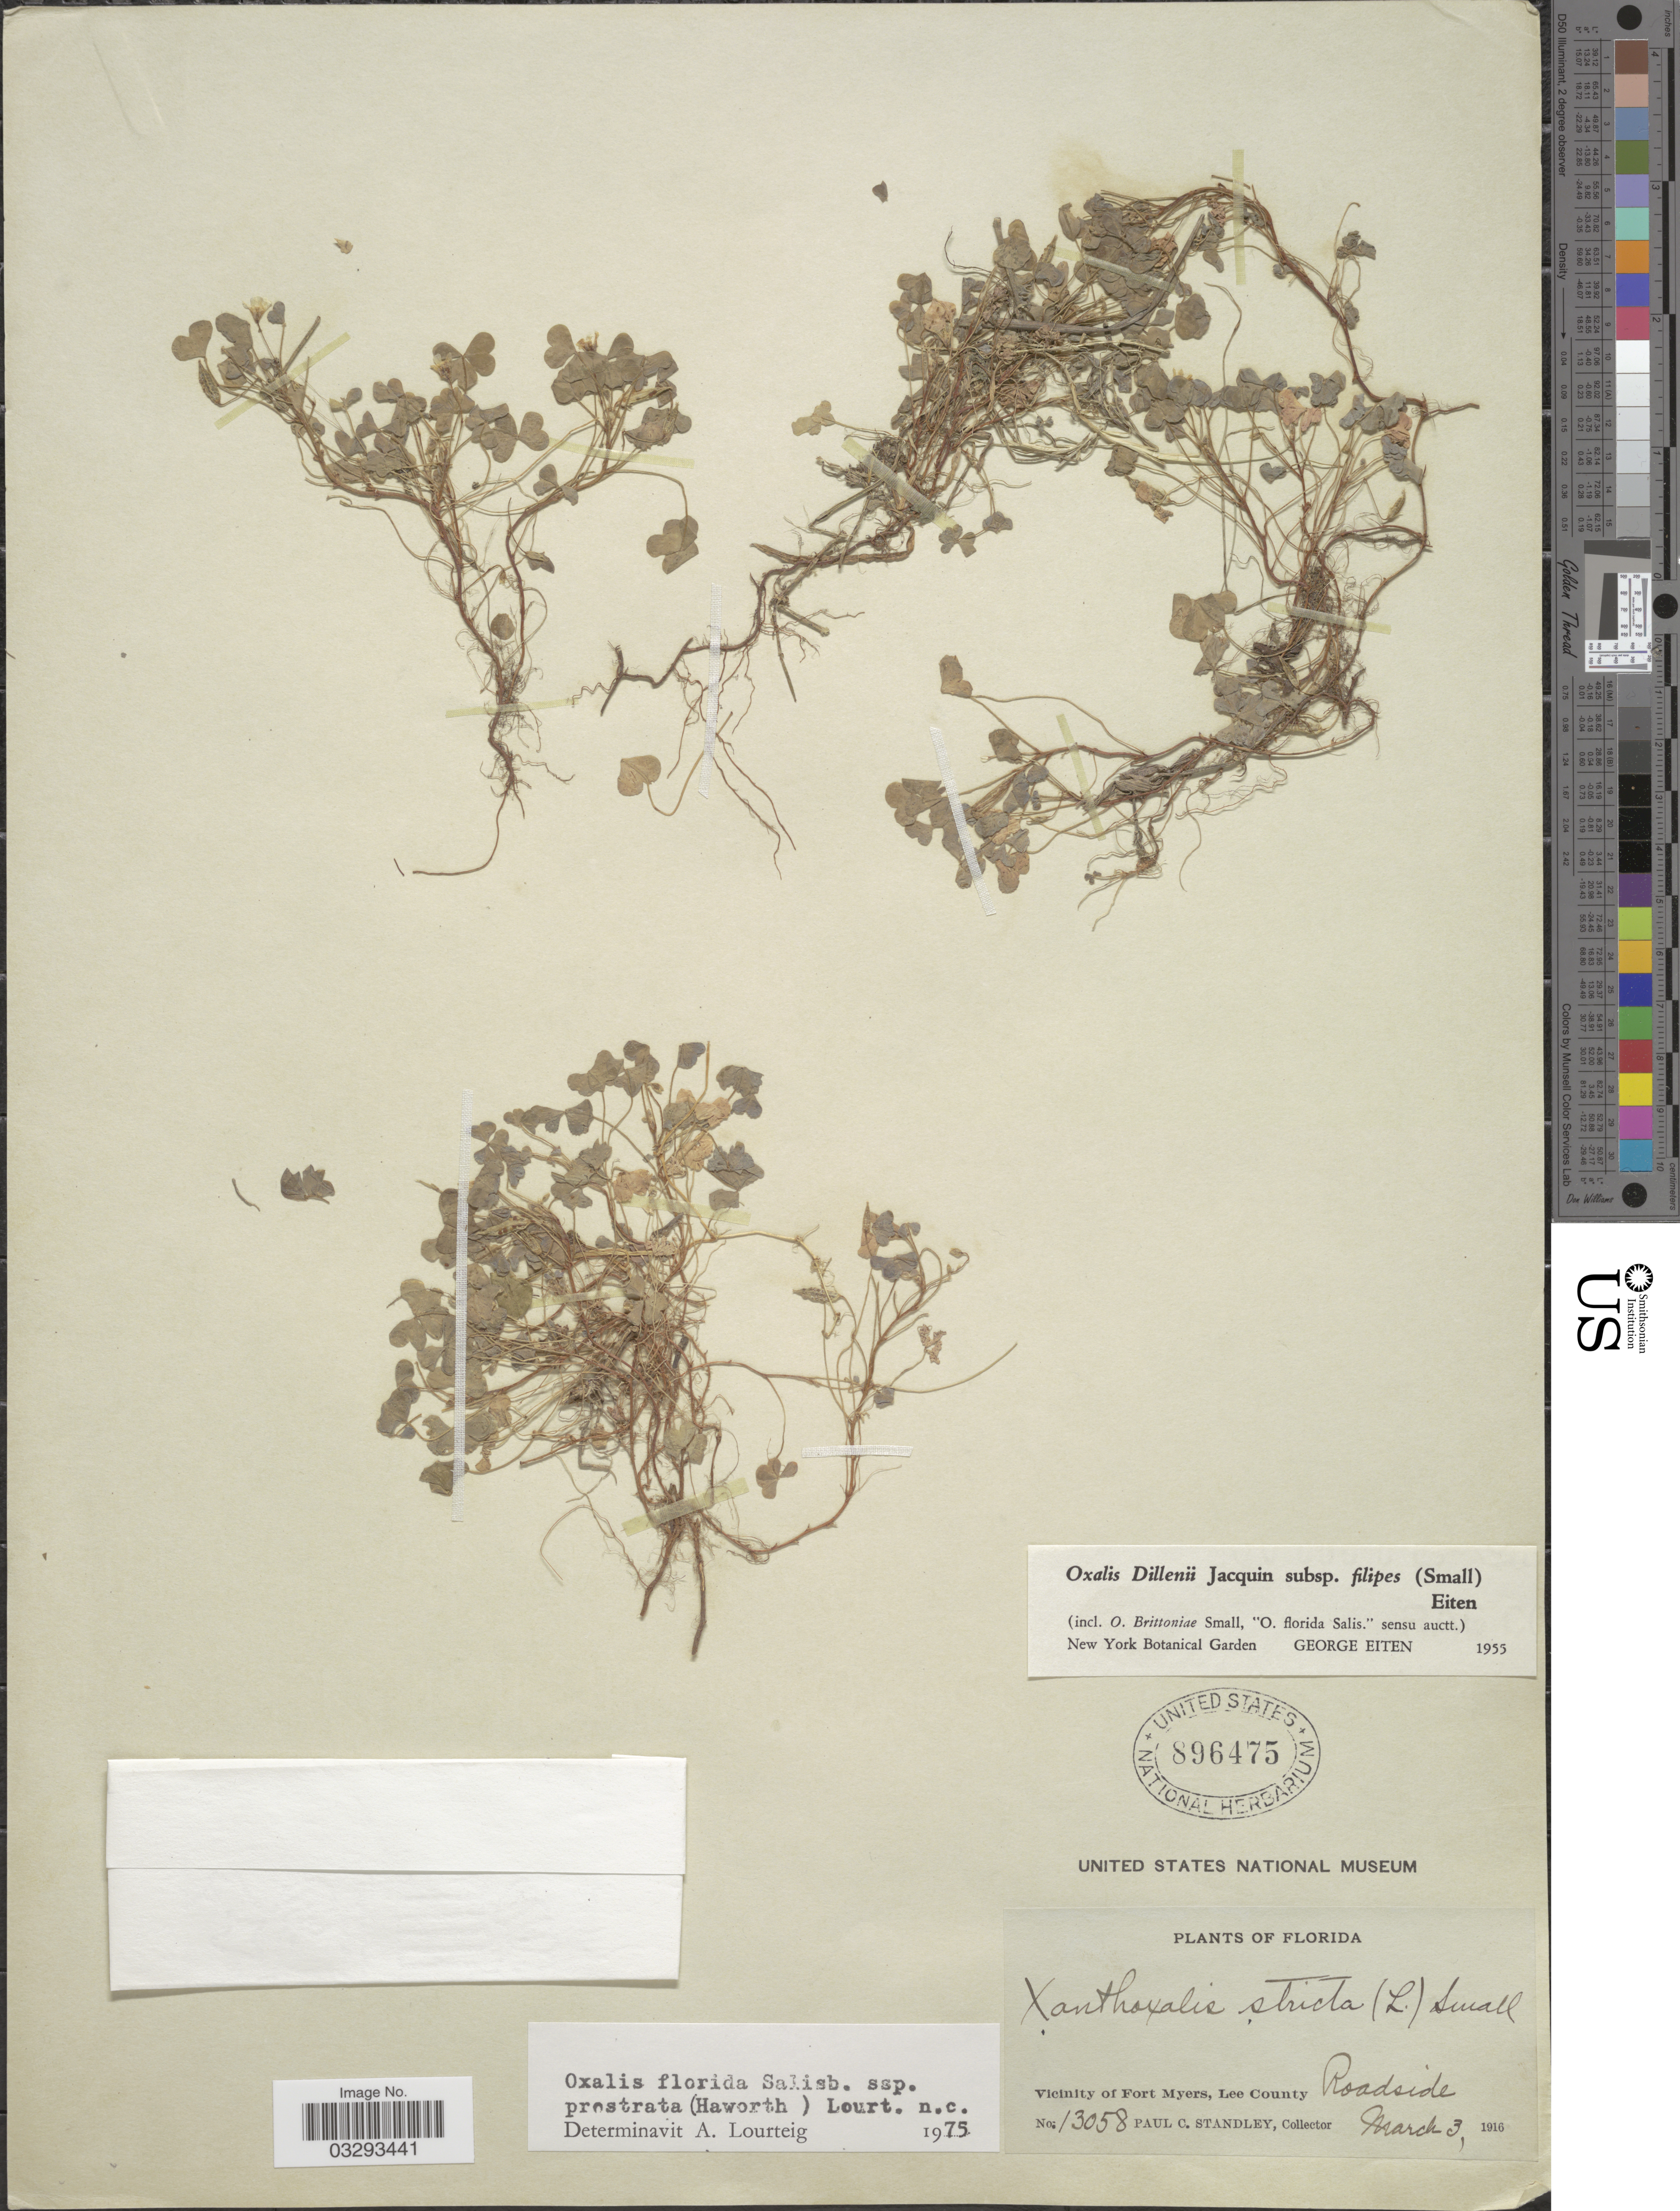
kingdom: Plantae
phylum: Tracheophyta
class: Magnoliopsida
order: Oxalidales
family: Oxalidaceae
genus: Oxalis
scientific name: Oxalis florida subsp. prostrata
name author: (Haw.) Lourteig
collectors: P. C. Standley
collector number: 13058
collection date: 1916-03-03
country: United States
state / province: Florida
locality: Vicinity of Fort Myers, Lee County Roadside.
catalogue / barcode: US 896475